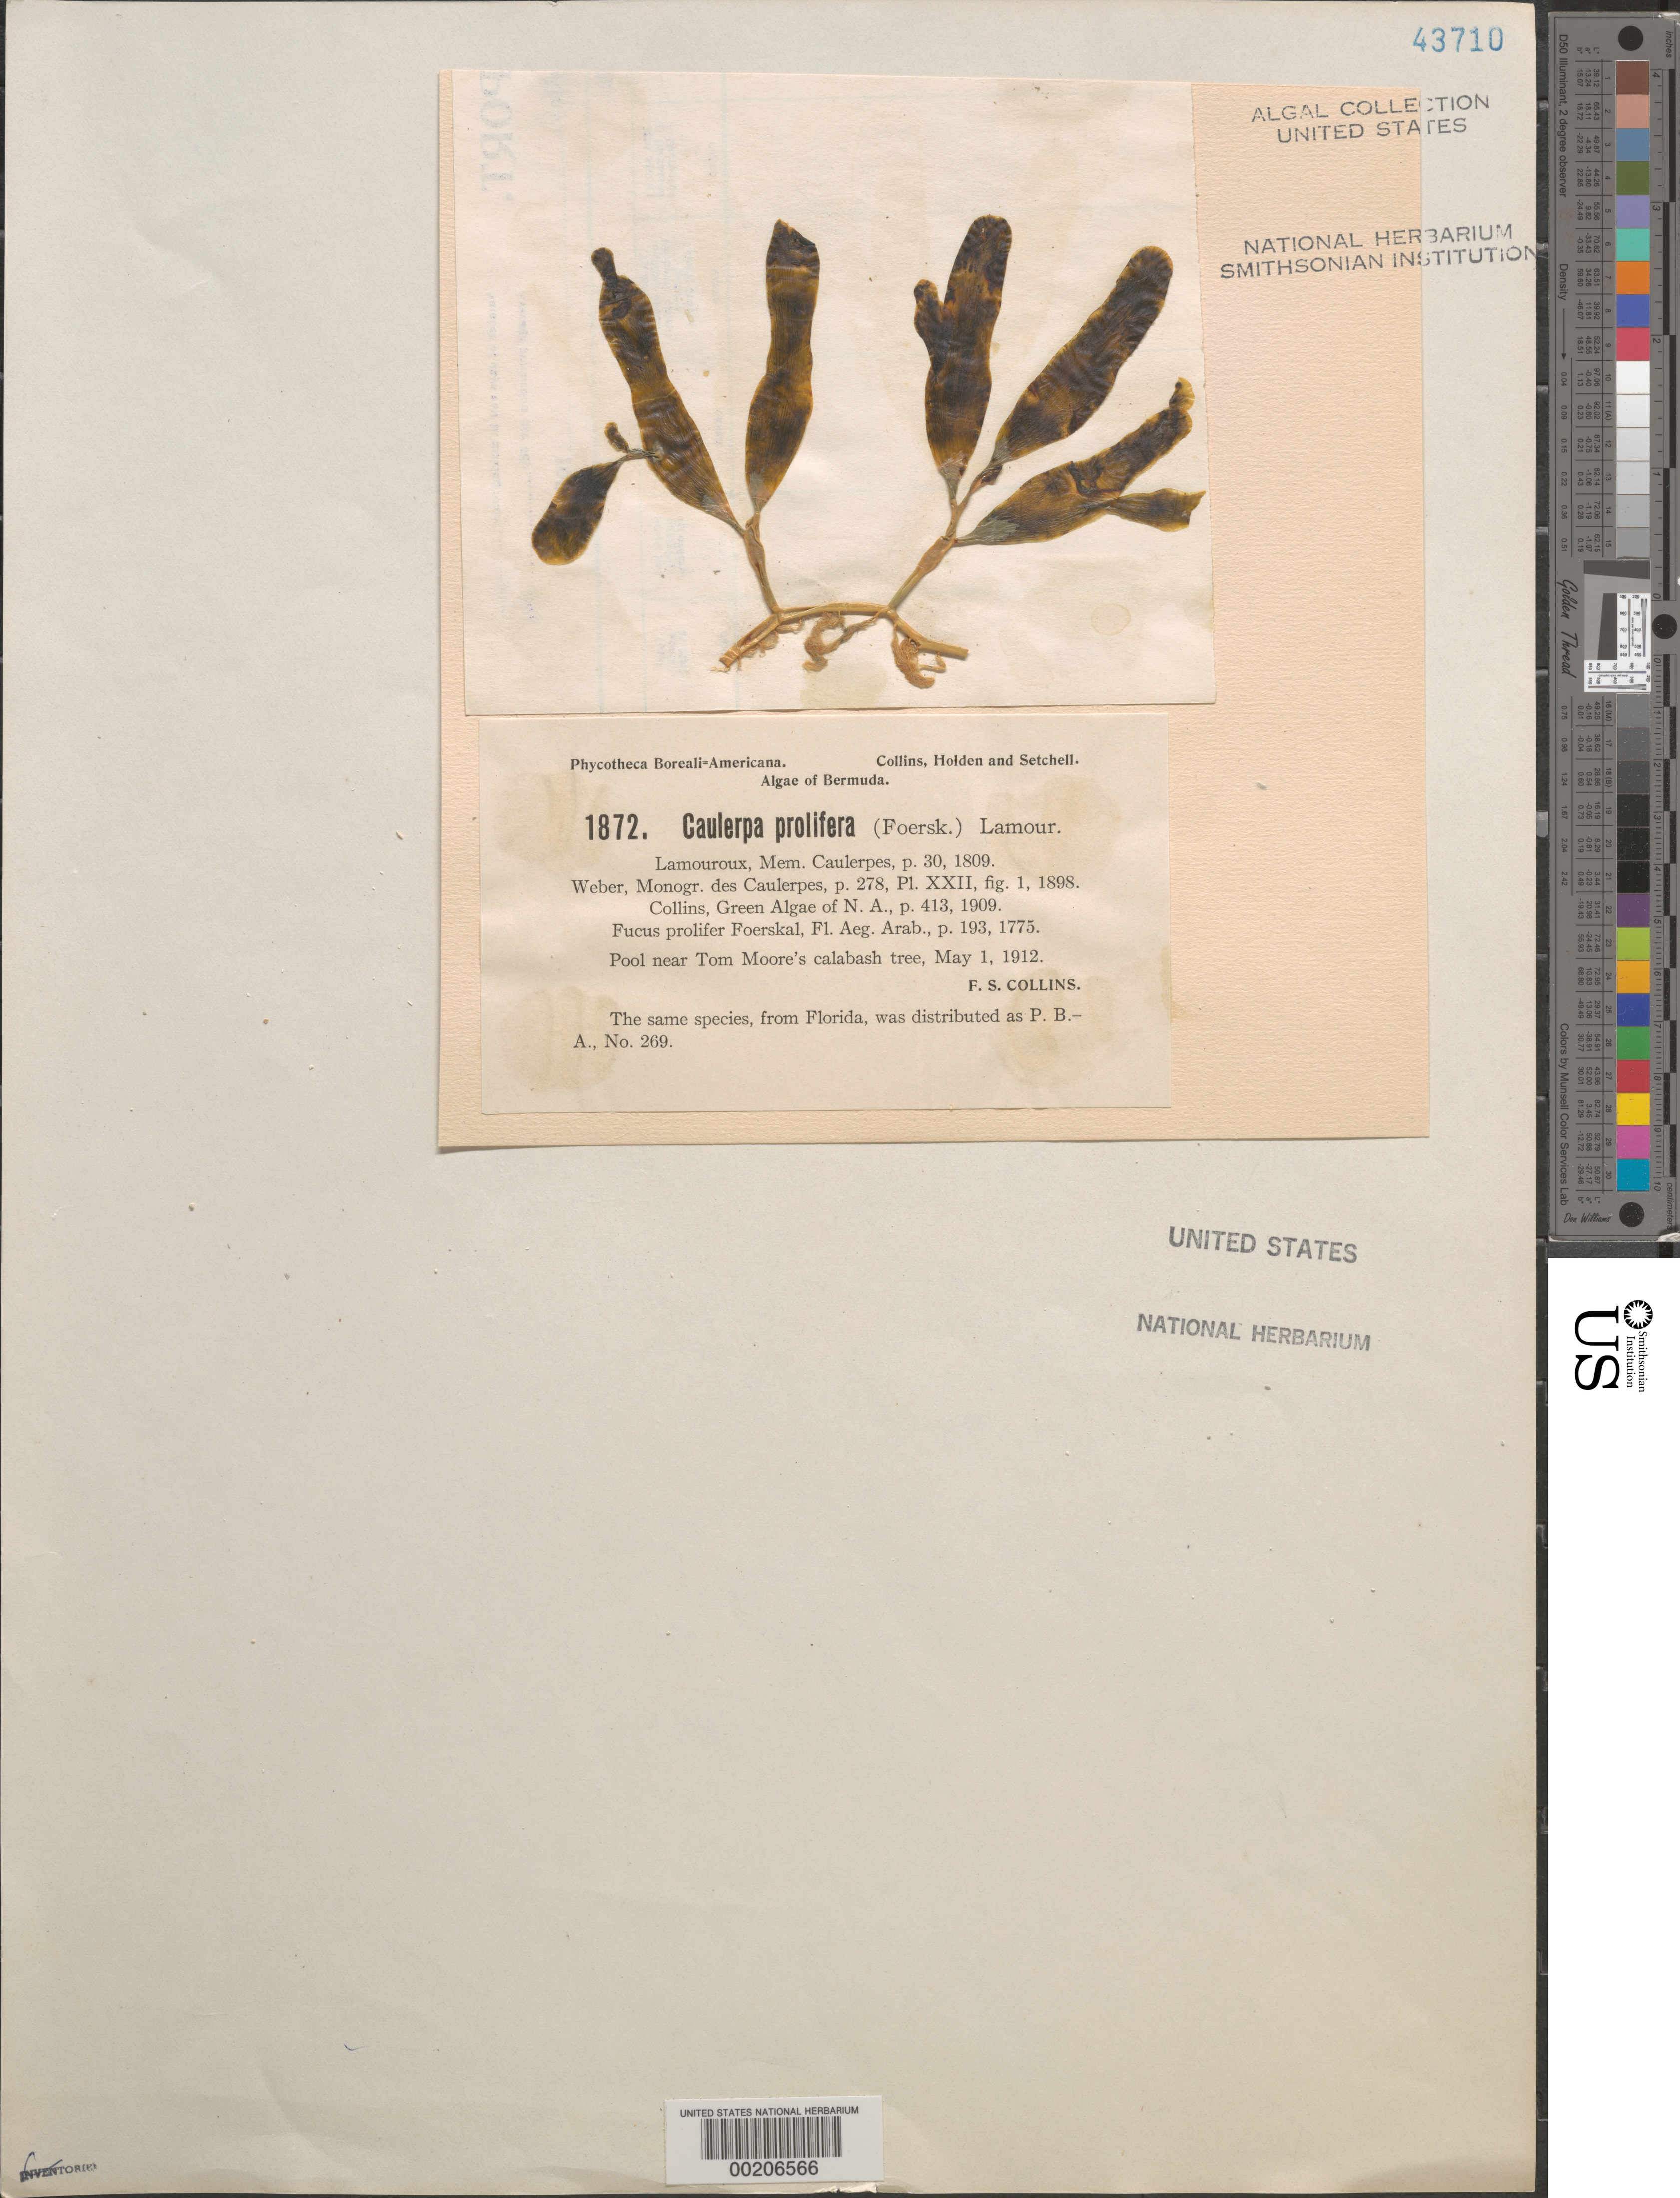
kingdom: Plantae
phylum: Chlorophyta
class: Ulvophyceae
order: Bryopsidales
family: Caulerpaceae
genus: Caulerpa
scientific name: Caulerpa prolifera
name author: (Forssk.) J.V.Lamouroux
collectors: F. Collins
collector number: PB-A 1872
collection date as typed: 01 May 1912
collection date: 1912-05-01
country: Bermuda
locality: Near Tom Moore's calabash tree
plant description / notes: Collins, Holden & Setchell, Phycotheca Boreali-Americana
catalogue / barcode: US 43710